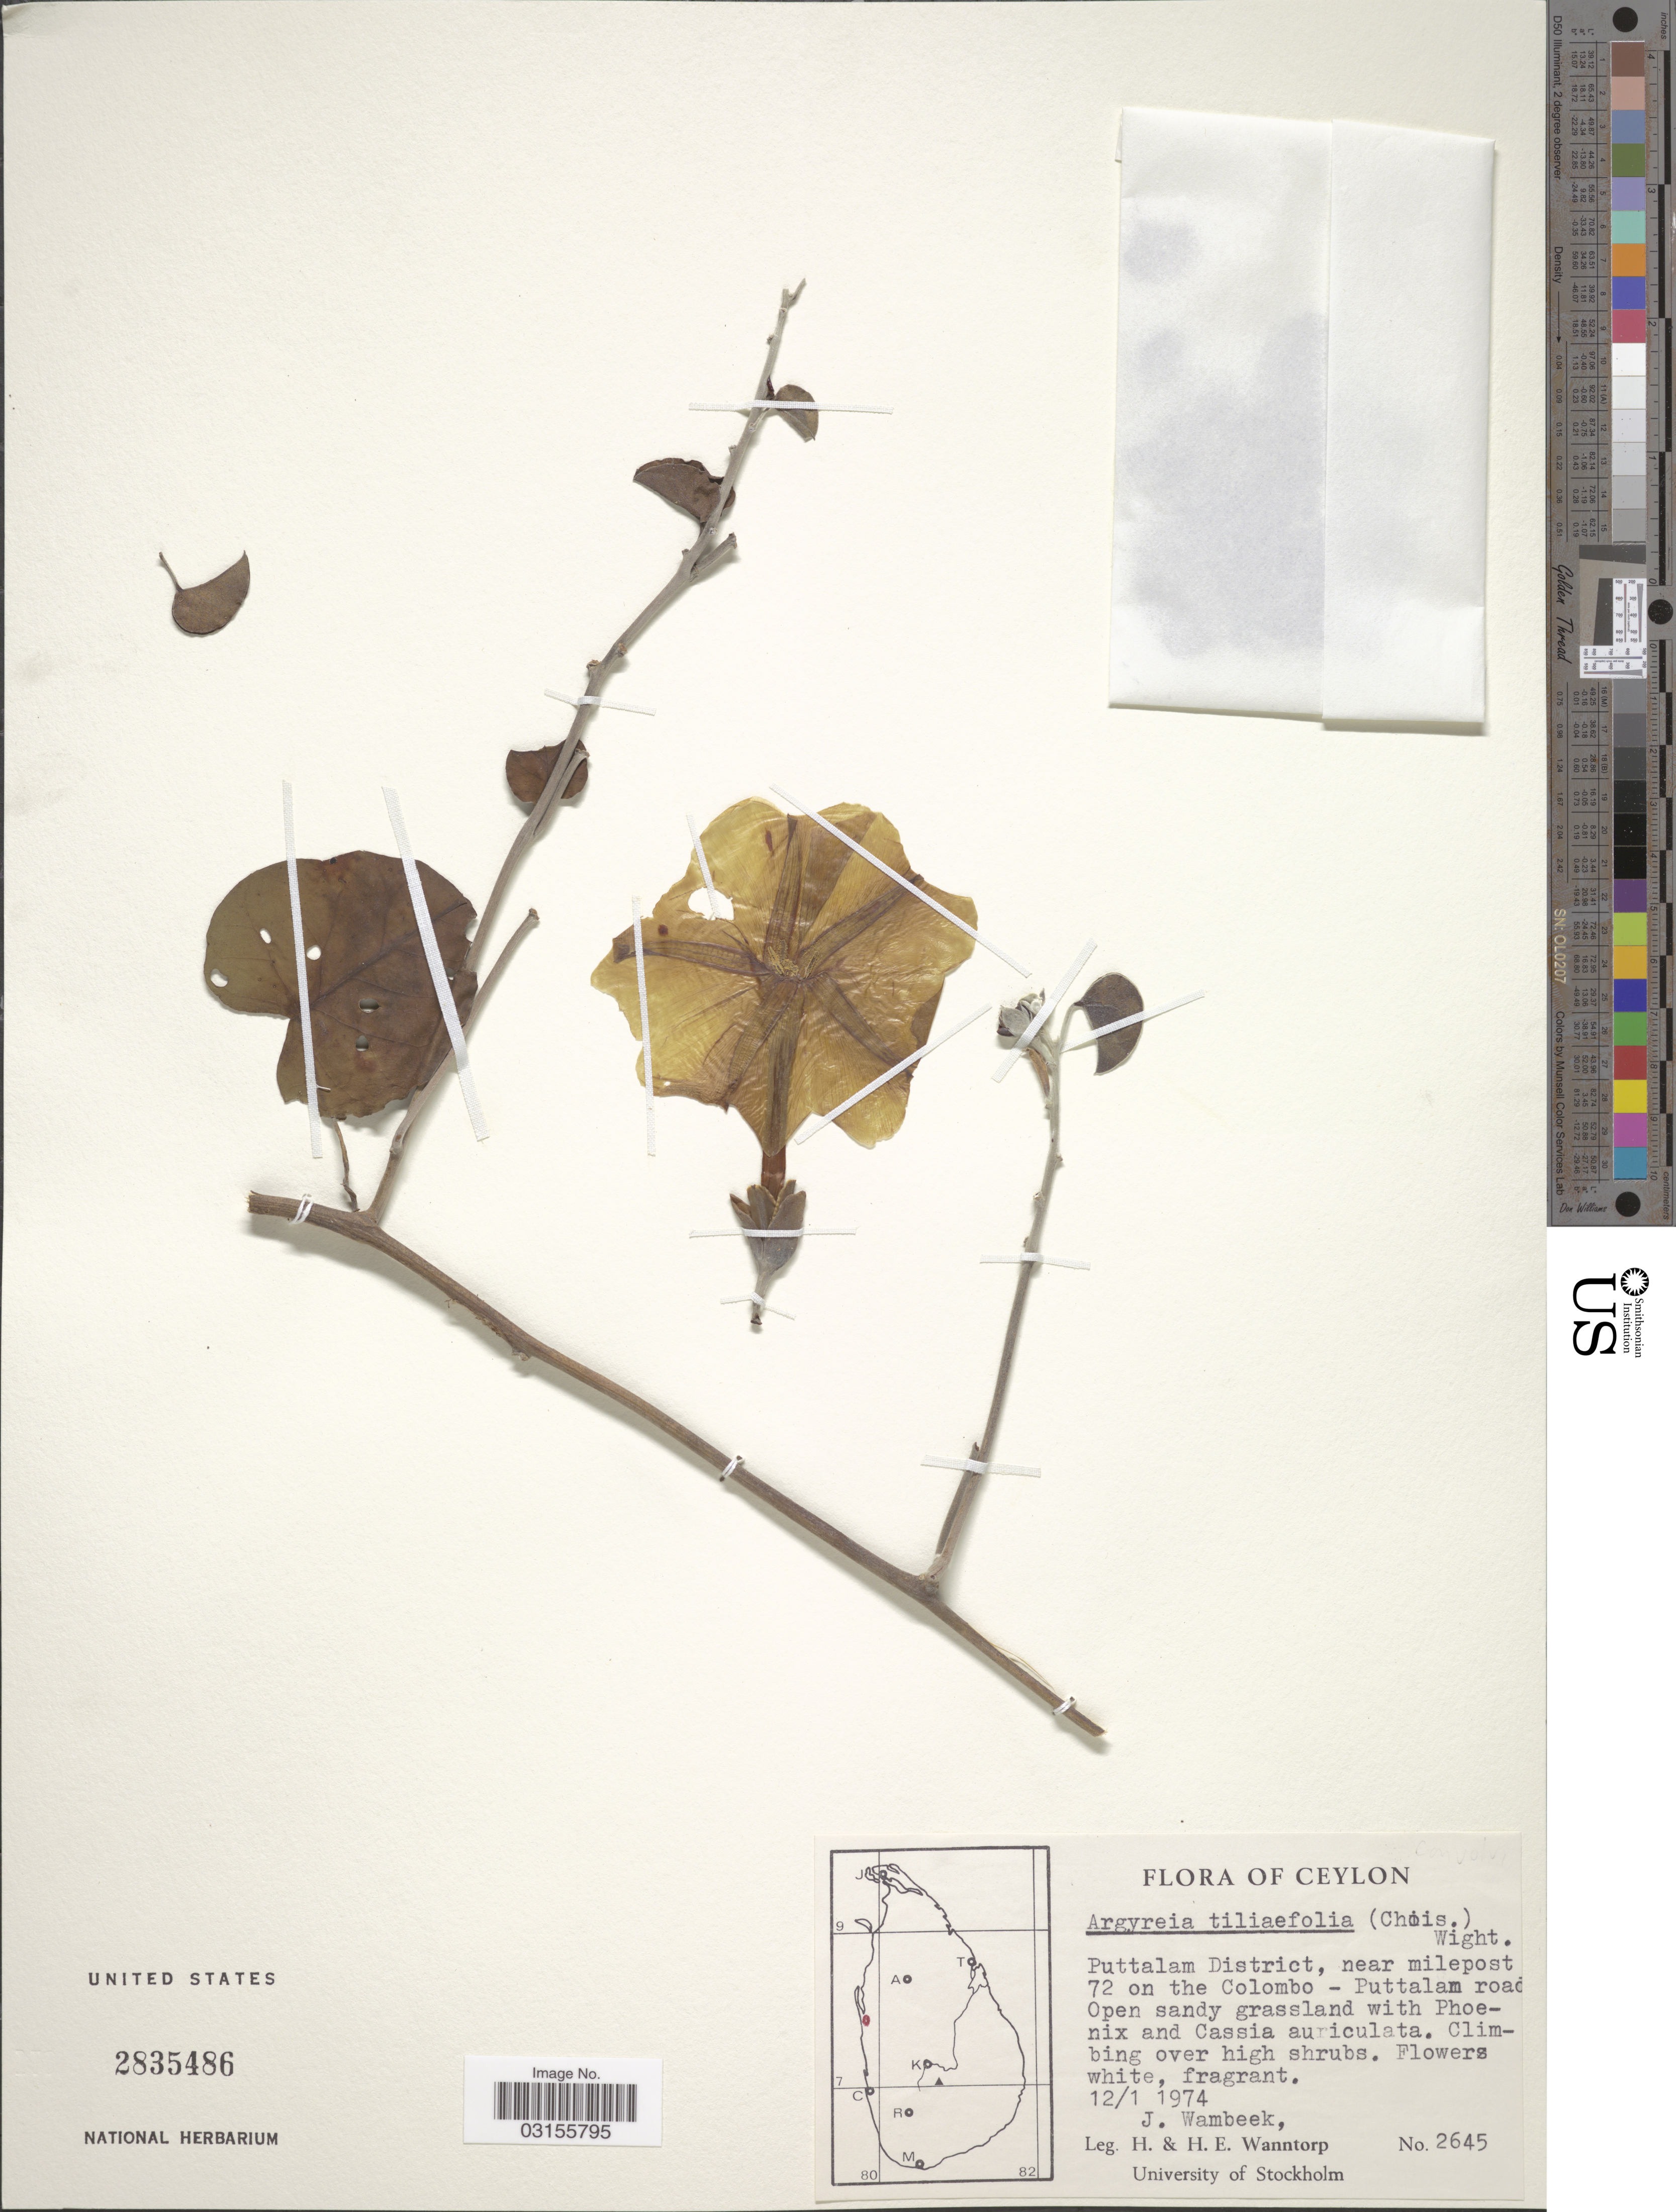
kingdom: Plantae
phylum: Tracheophyta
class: Magnoliopsida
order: Solanales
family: Convolvulaceae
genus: Argyreia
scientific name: Argyreia tiliifolia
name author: (Desr.) Wight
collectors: J. Wambeek, H. Wanntorp & H. Wanntorp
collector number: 2645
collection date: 1974-01-12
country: Sri Lanka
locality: Ceylon. Puttalam District, near milepost 72 on the Colombo - Puttalam road.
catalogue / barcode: US 2835486